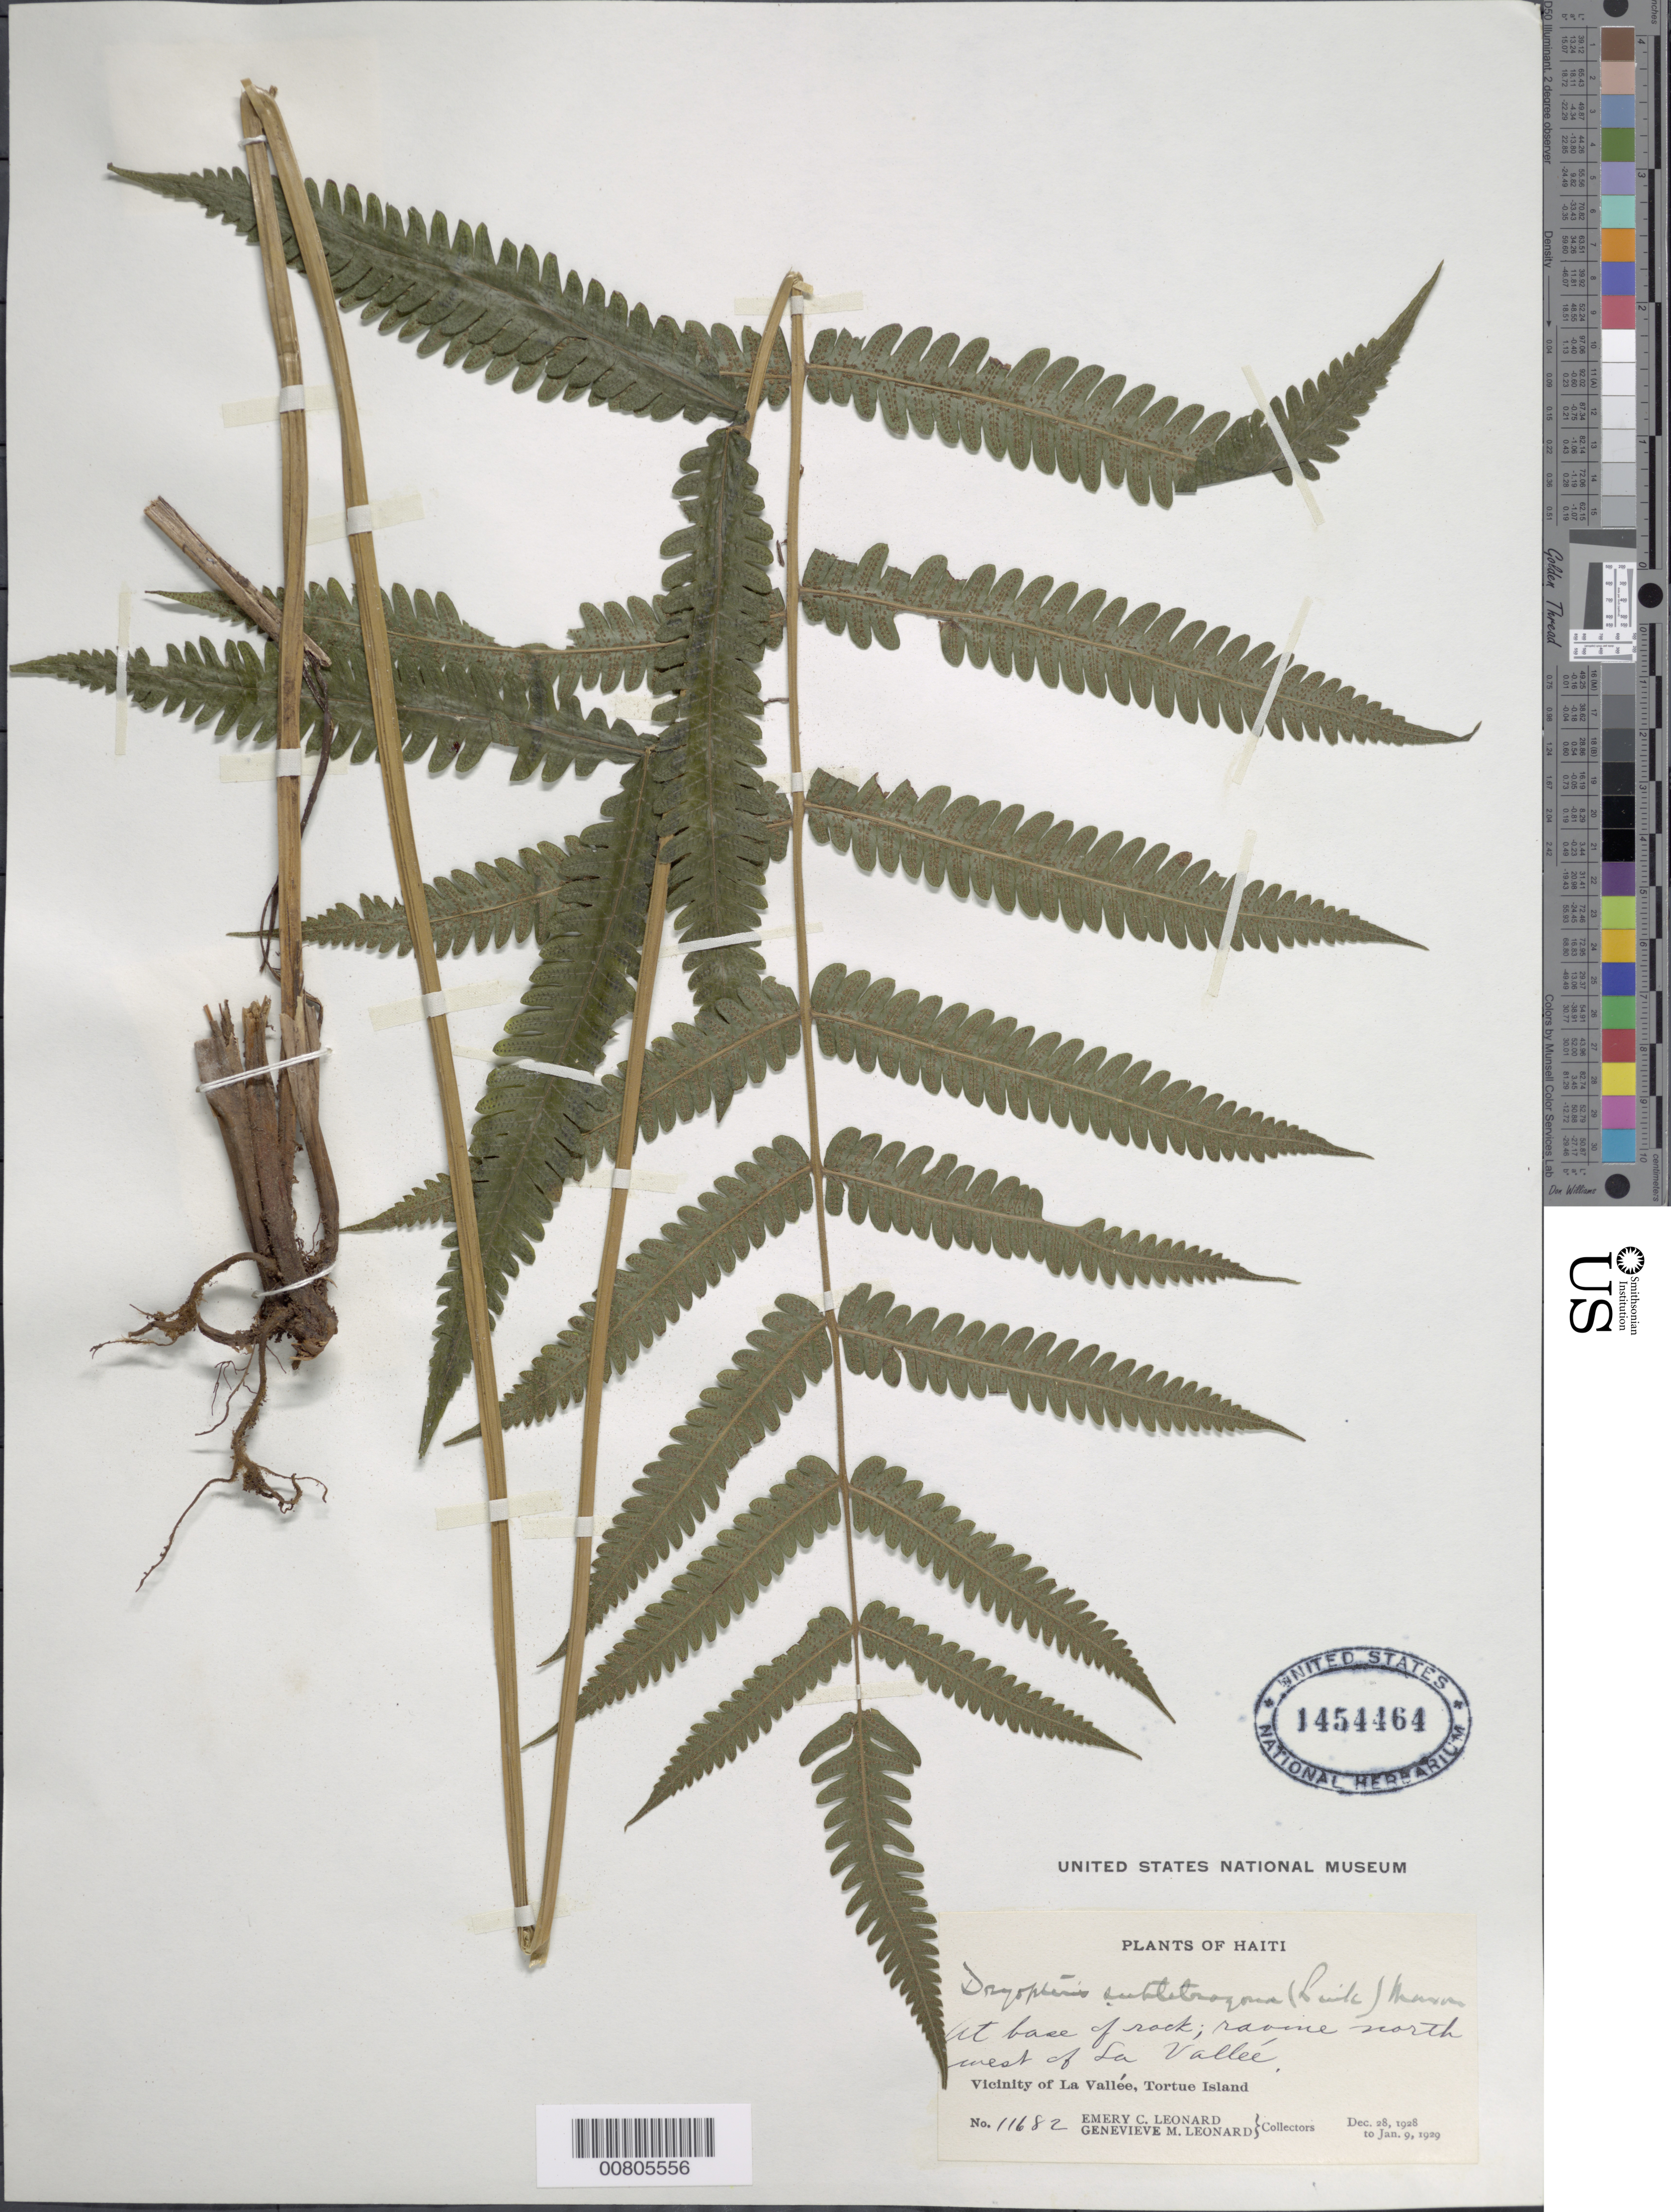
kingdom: Plantae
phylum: Tracheophyta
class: Polypodiopsida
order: Polypodiales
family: Thelypteridaceae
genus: Goniopteris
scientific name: Goniopteris subtetragona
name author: (Link) Vareschi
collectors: E. C. Leonard & G. M. Leonard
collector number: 11682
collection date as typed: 28 Dec 1928 to 09 Jan 1929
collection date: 1928-12-28/1929-01-09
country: Haiti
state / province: Nord-Óuest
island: Île de la Tortue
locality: Tortue Island, NW of La Vallée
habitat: Base of rock; ravine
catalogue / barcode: US 1454464